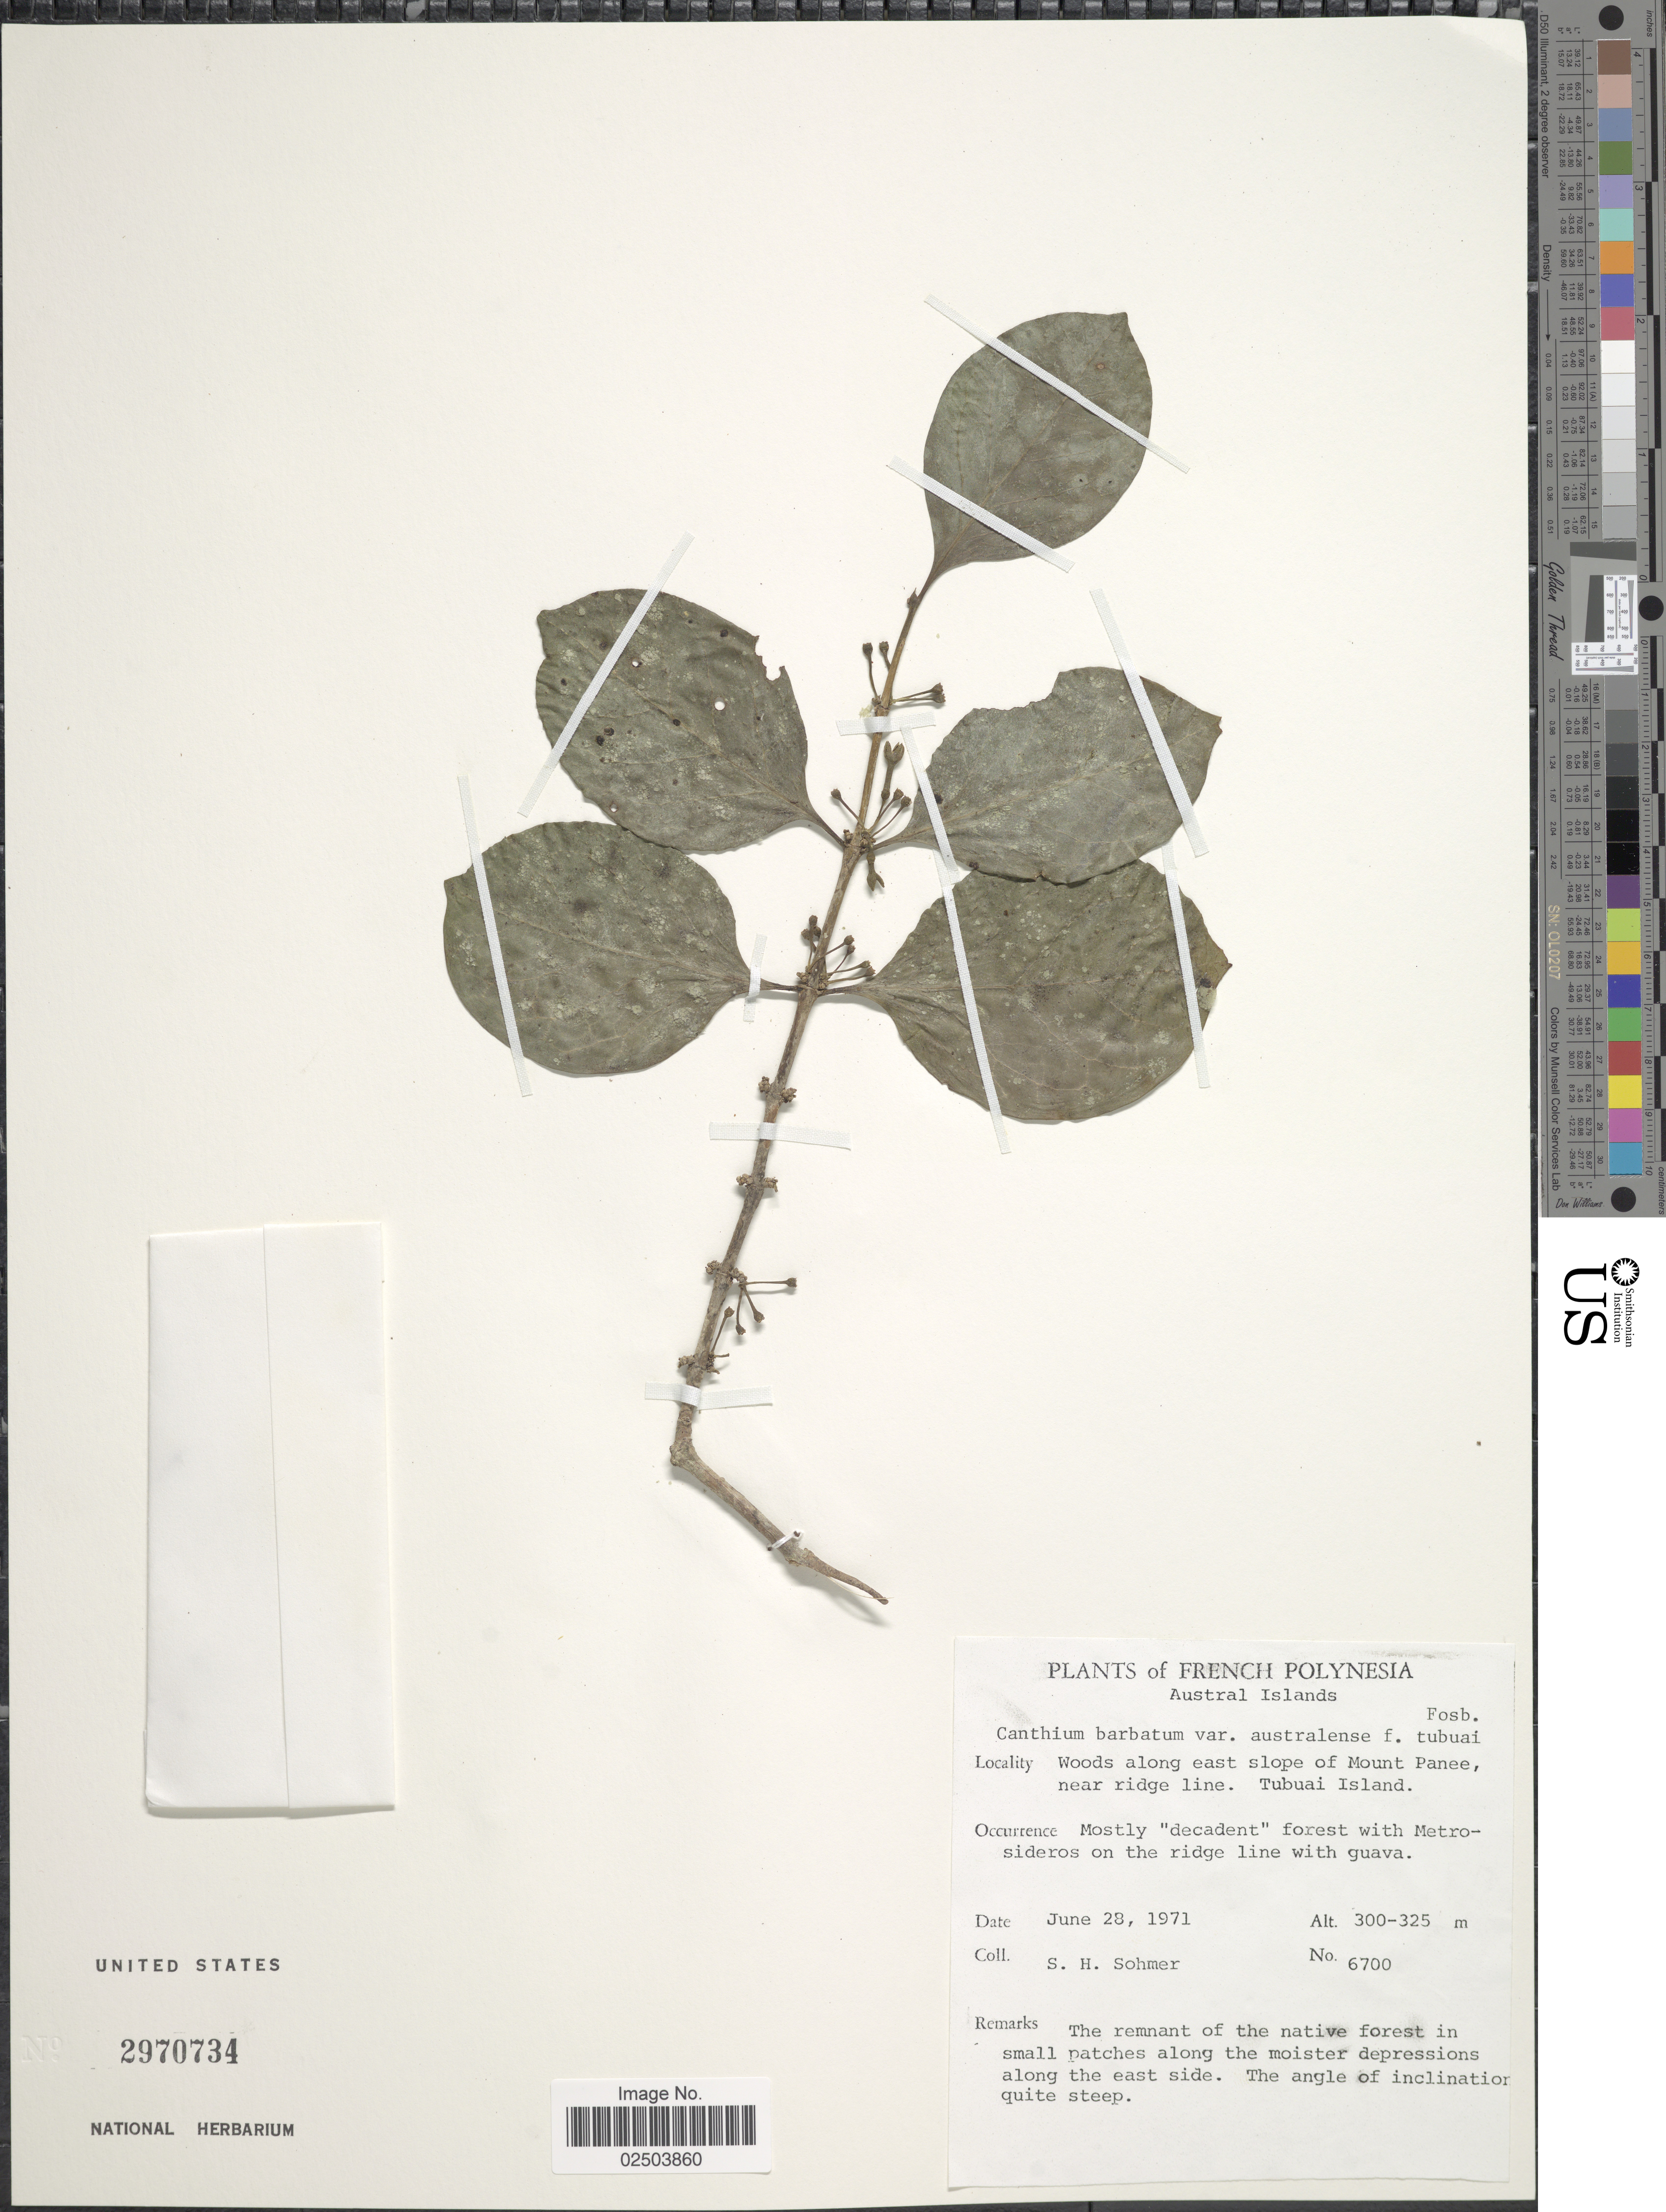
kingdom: Plantae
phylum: Tracheophyta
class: Magnoliopsida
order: Gentianales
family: Rubiaceae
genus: Cyclophyllum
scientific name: Cyclophyllum barbatum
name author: (G. Forst.) N. Hallé & J. Florence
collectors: S. H. Sohmer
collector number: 6700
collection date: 1971-06-28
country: French Polynesia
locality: Austral Islands. Woods along east slope of Mount Panee, near ridge line. Tubuai Island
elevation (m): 300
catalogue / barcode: US 2970734